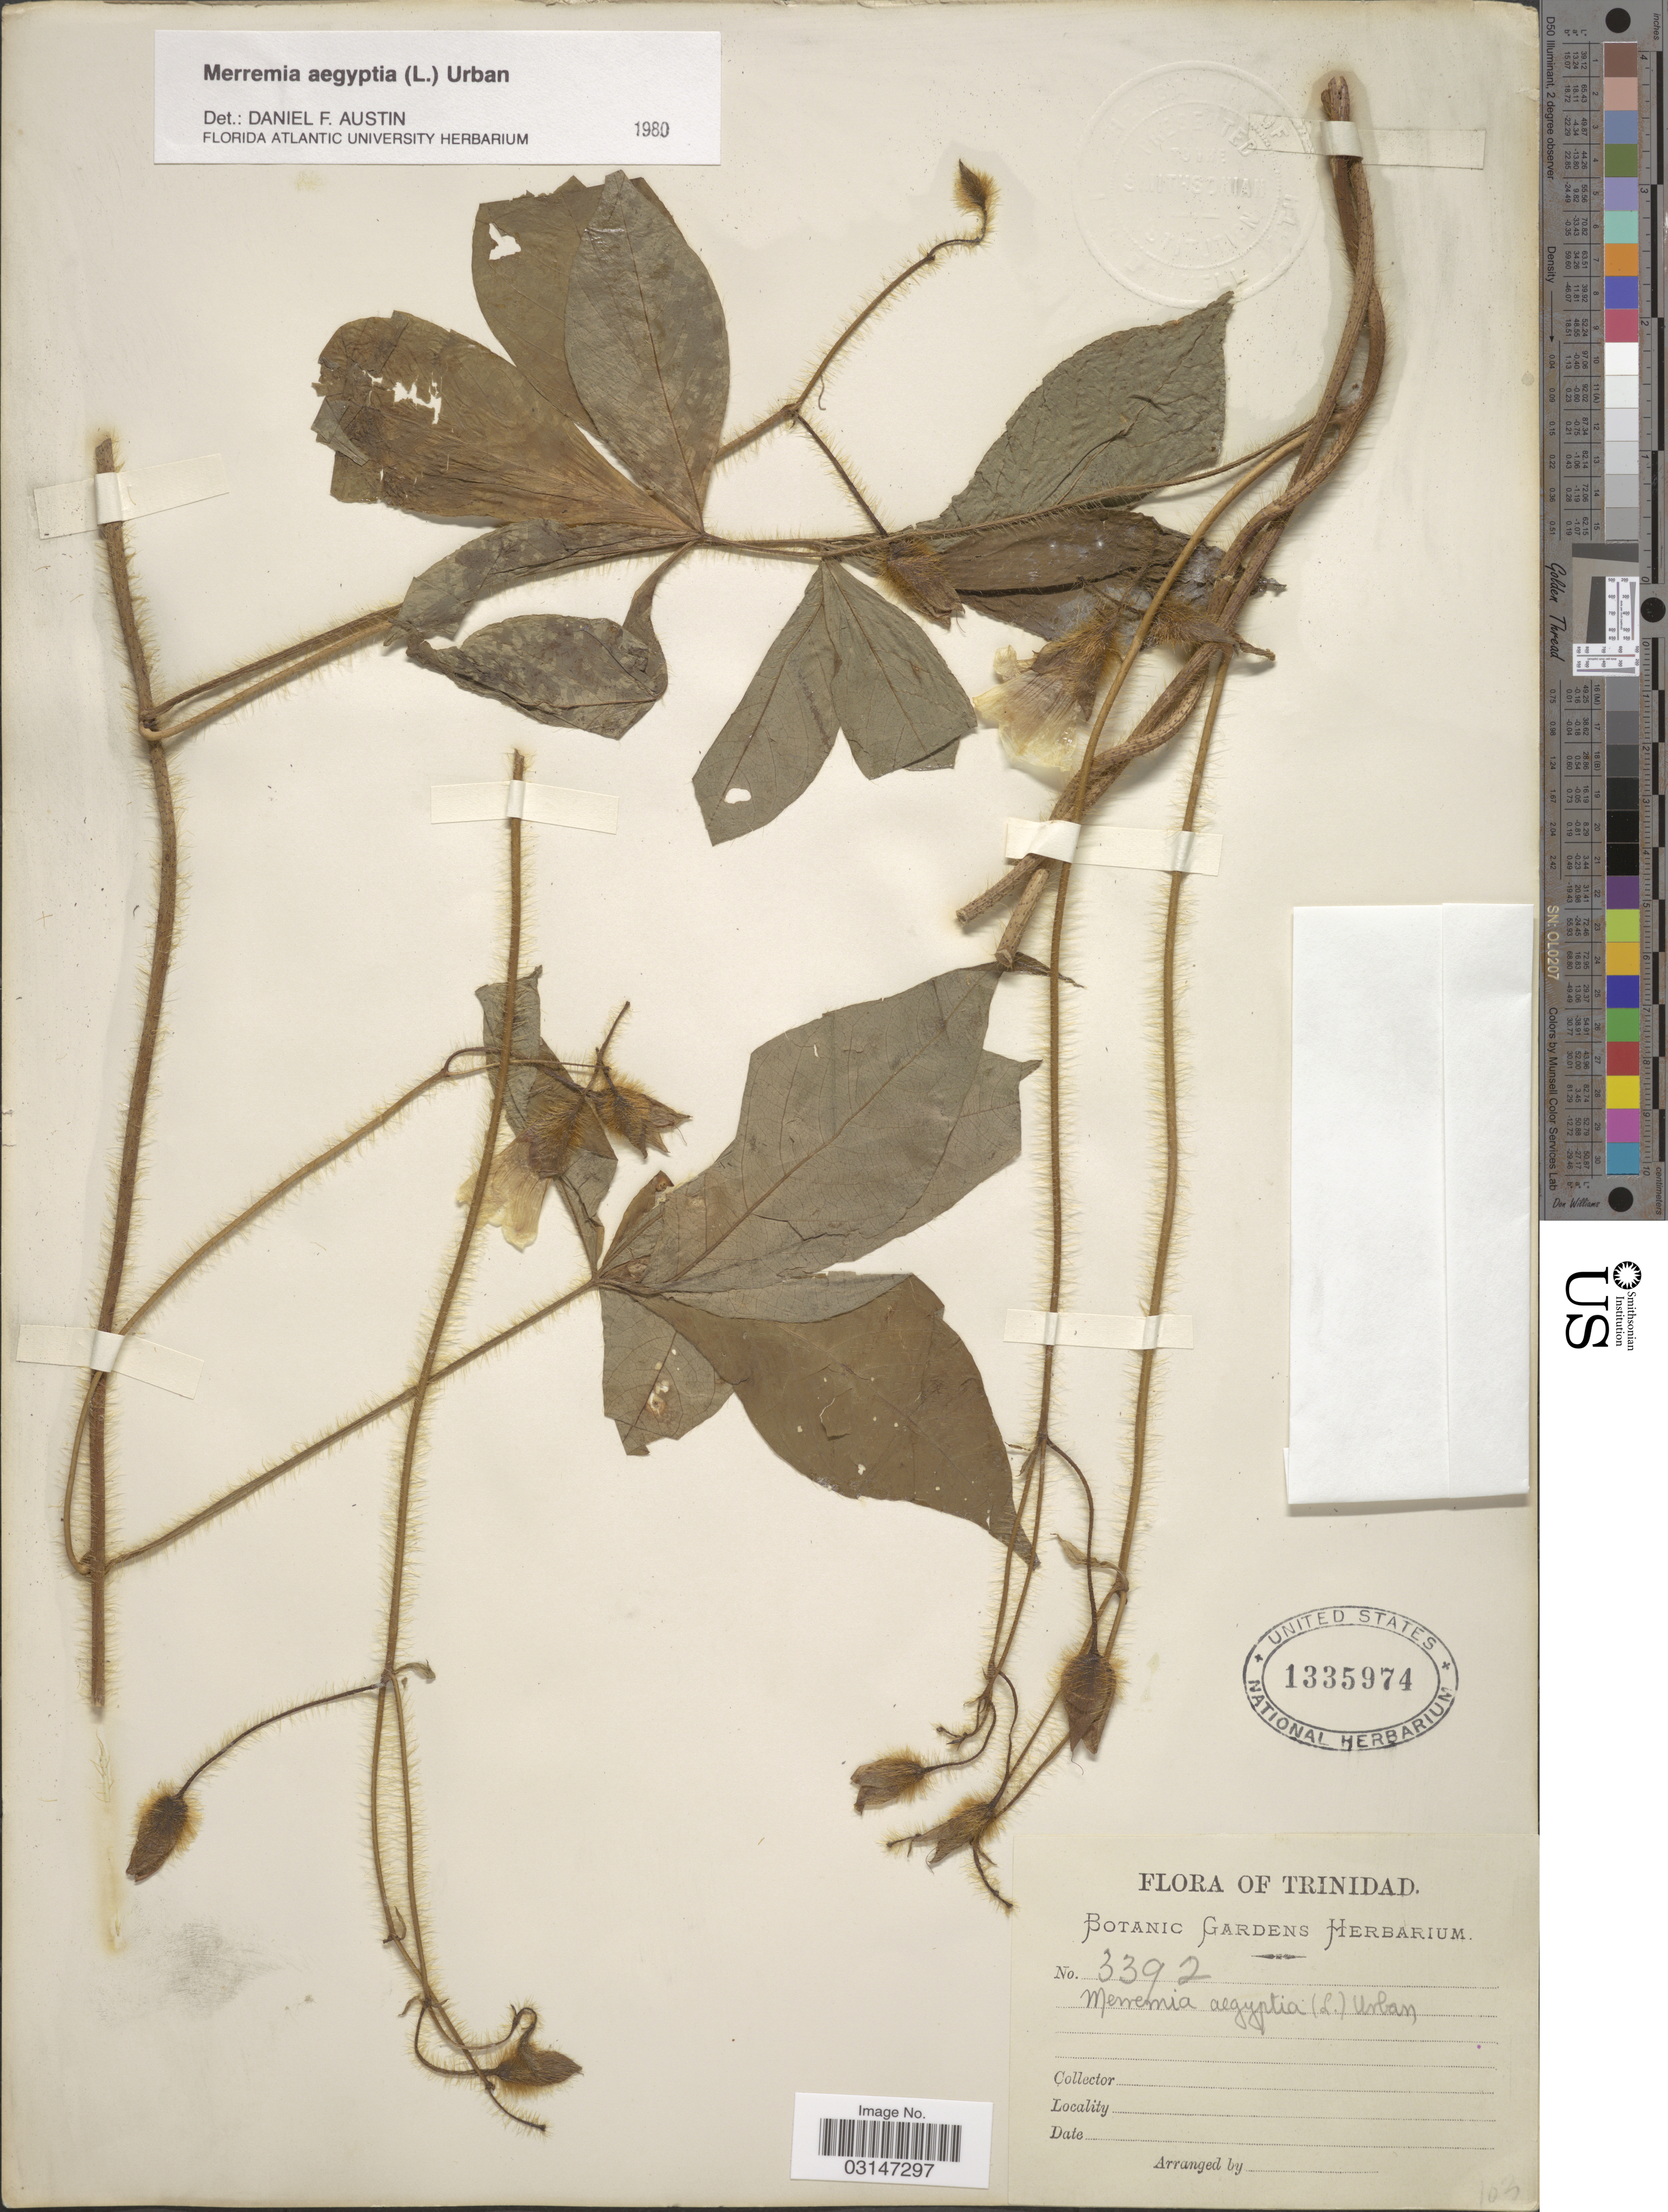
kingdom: Plantae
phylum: Tracheophyta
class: Magnoliopsida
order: Solanales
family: Convolvulaceae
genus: Distimake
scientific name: Distimake aegyptius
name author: (L.) A. R. Simões & Staples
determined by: Strong, Mark T., (BOT), Smithsonian Institution - National Museum of Natural History (UNITED STATES)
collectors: ex herb. Botanic Gardens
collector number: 3392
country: Trinidad and Tobago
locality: Trinidad.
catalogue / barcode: US 1335974